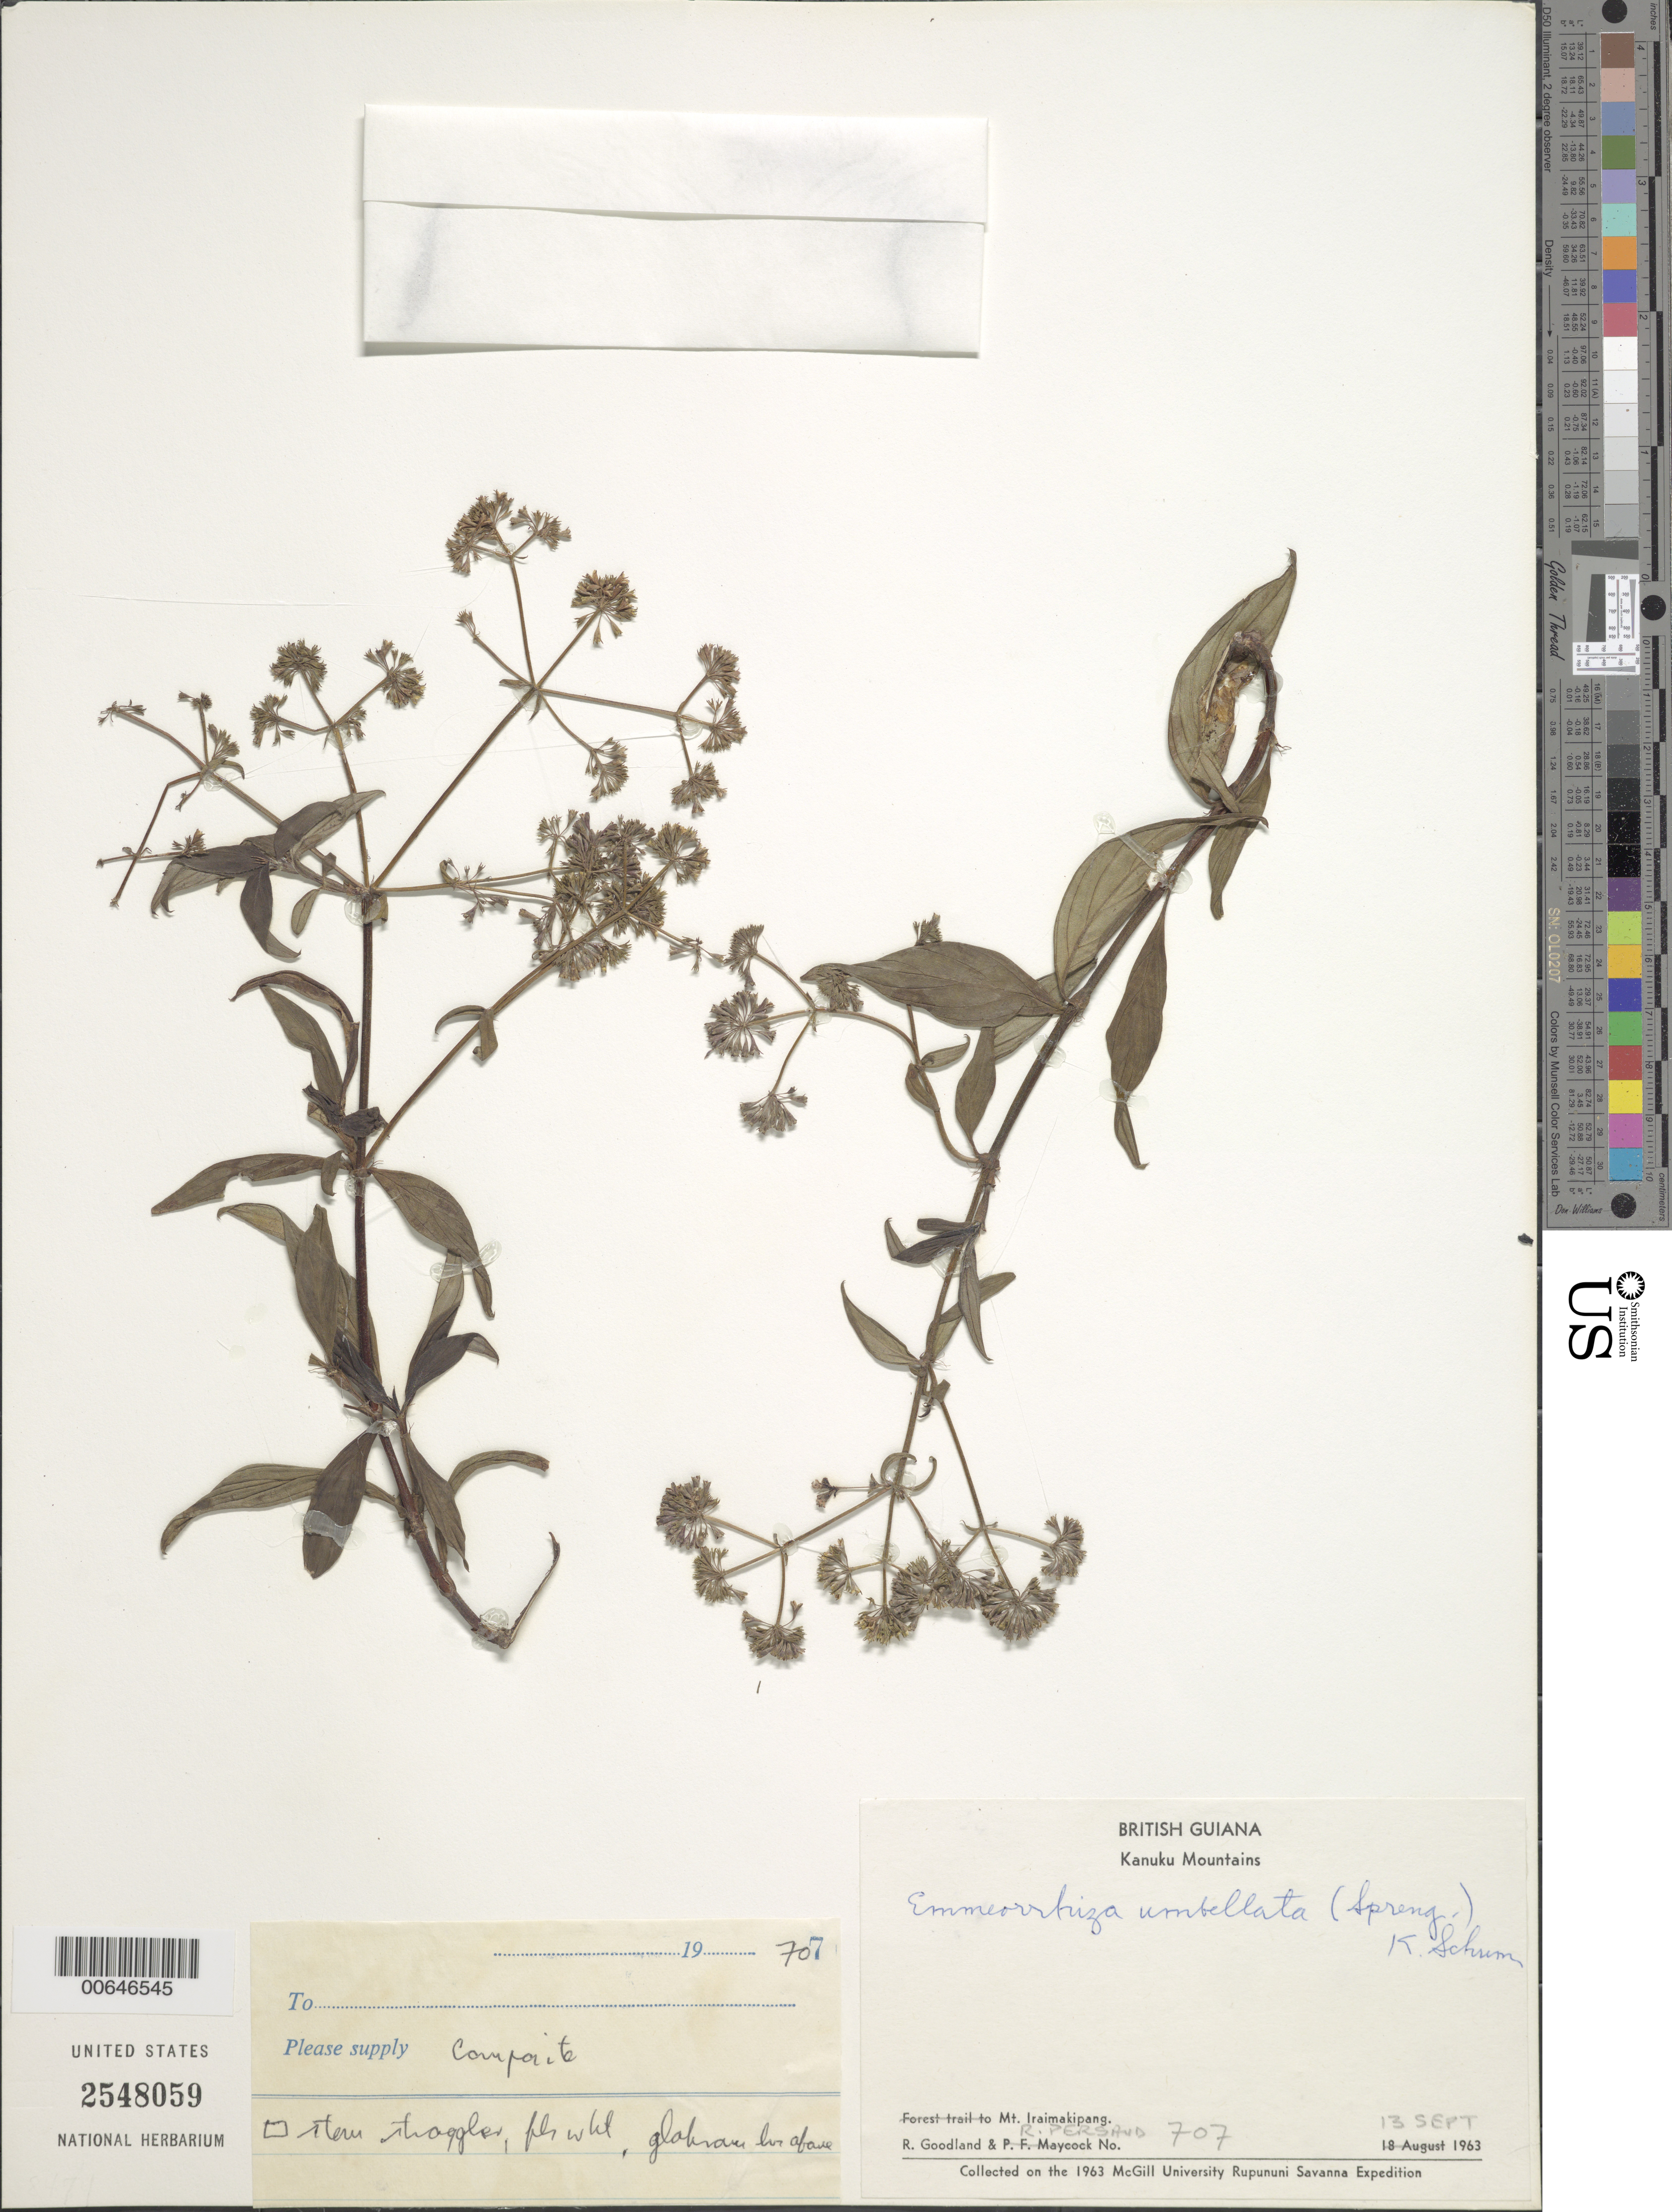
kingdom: Plantae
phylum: Tracheophyta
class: Magnoliopsida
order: Gentianales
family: Rubiaceae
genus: Emmeorhiza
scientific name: Emmeorhiza umbellata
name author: (Spreng.) K. Schum.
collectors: R. Goodland & R. Persaud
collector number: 707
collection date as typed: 13-Sep-63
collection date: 1963-09-13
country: Guyana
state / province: U. Takutu-U. Essequibo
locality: Mt. Iraimakipang, summit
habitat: Grassland with scattered trees. Dominants: Curatella, Byrsonima, Trachypogon, Fimbristylis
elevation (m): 1067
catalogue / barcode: US 2548059